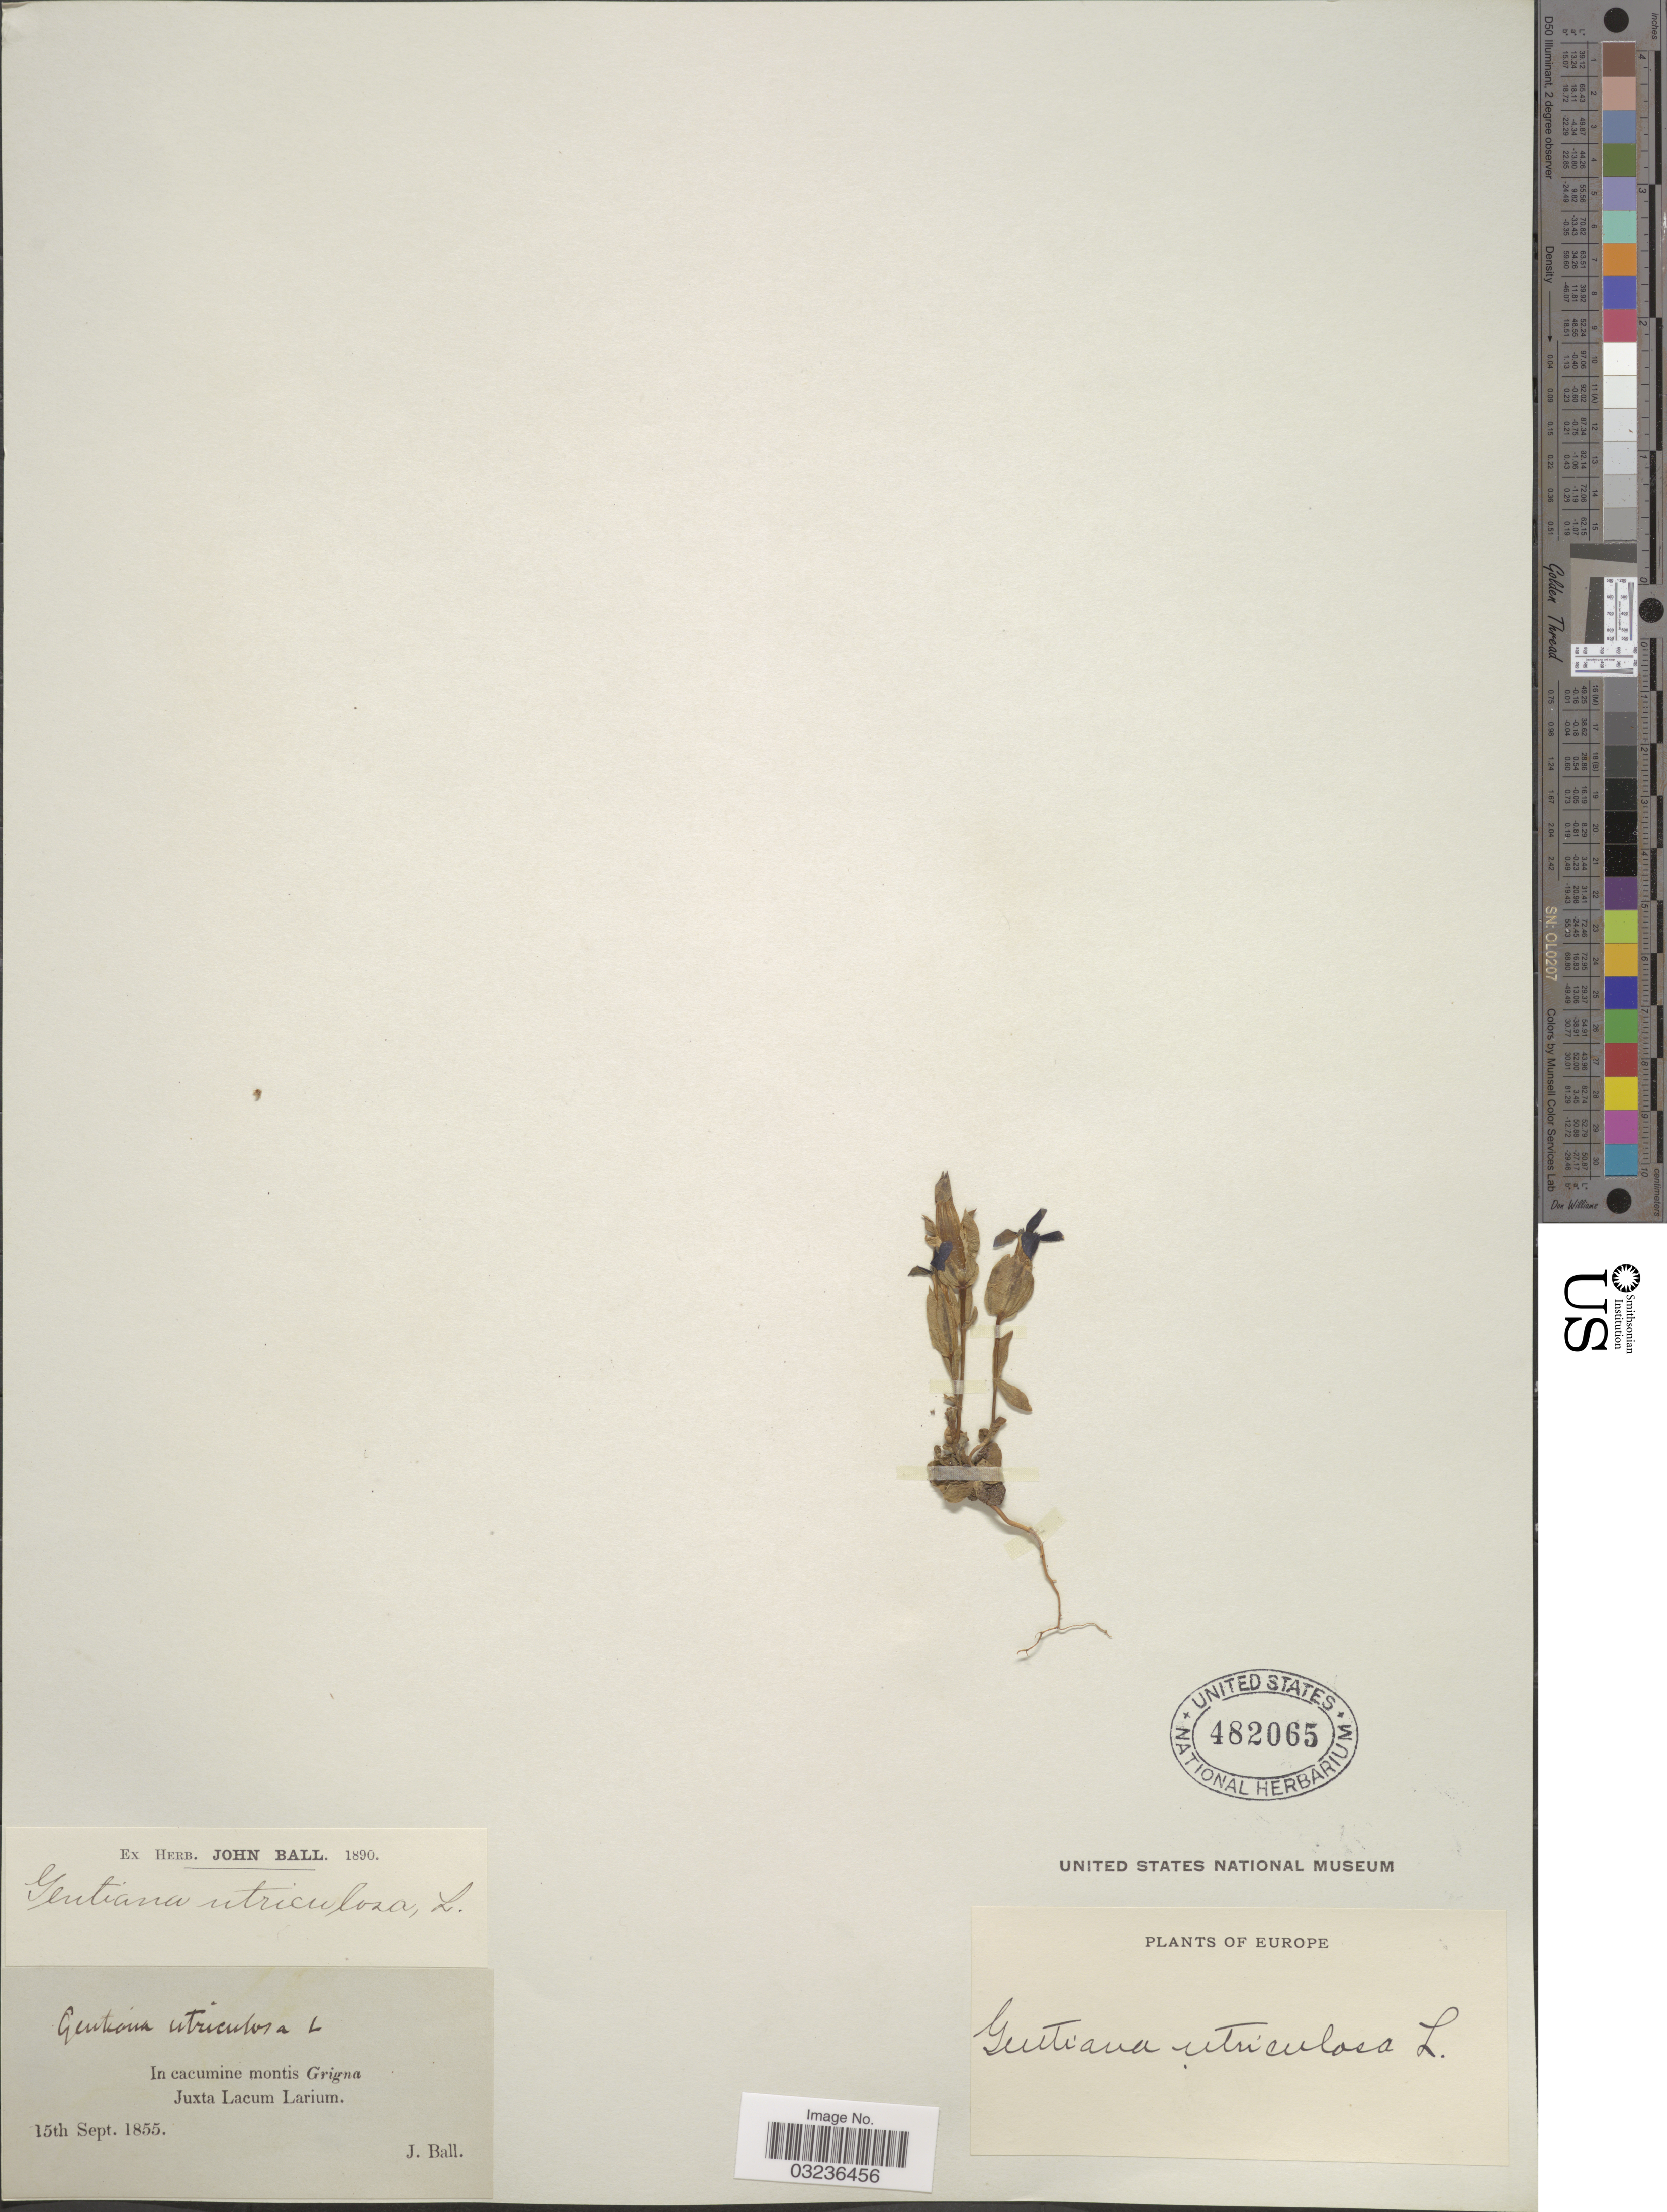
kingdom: Plantae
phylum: Tracheophyta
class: Magnoliopsida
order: Gentianales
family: Gentianaceae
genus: Gentiana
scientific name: Gentiana utriculosa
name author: L.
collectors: J. Ball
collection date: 1855-09-15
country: Italy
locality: Europe. In cacumine montis Grigna Juxta Lacum Larium.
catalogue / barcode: US 482065